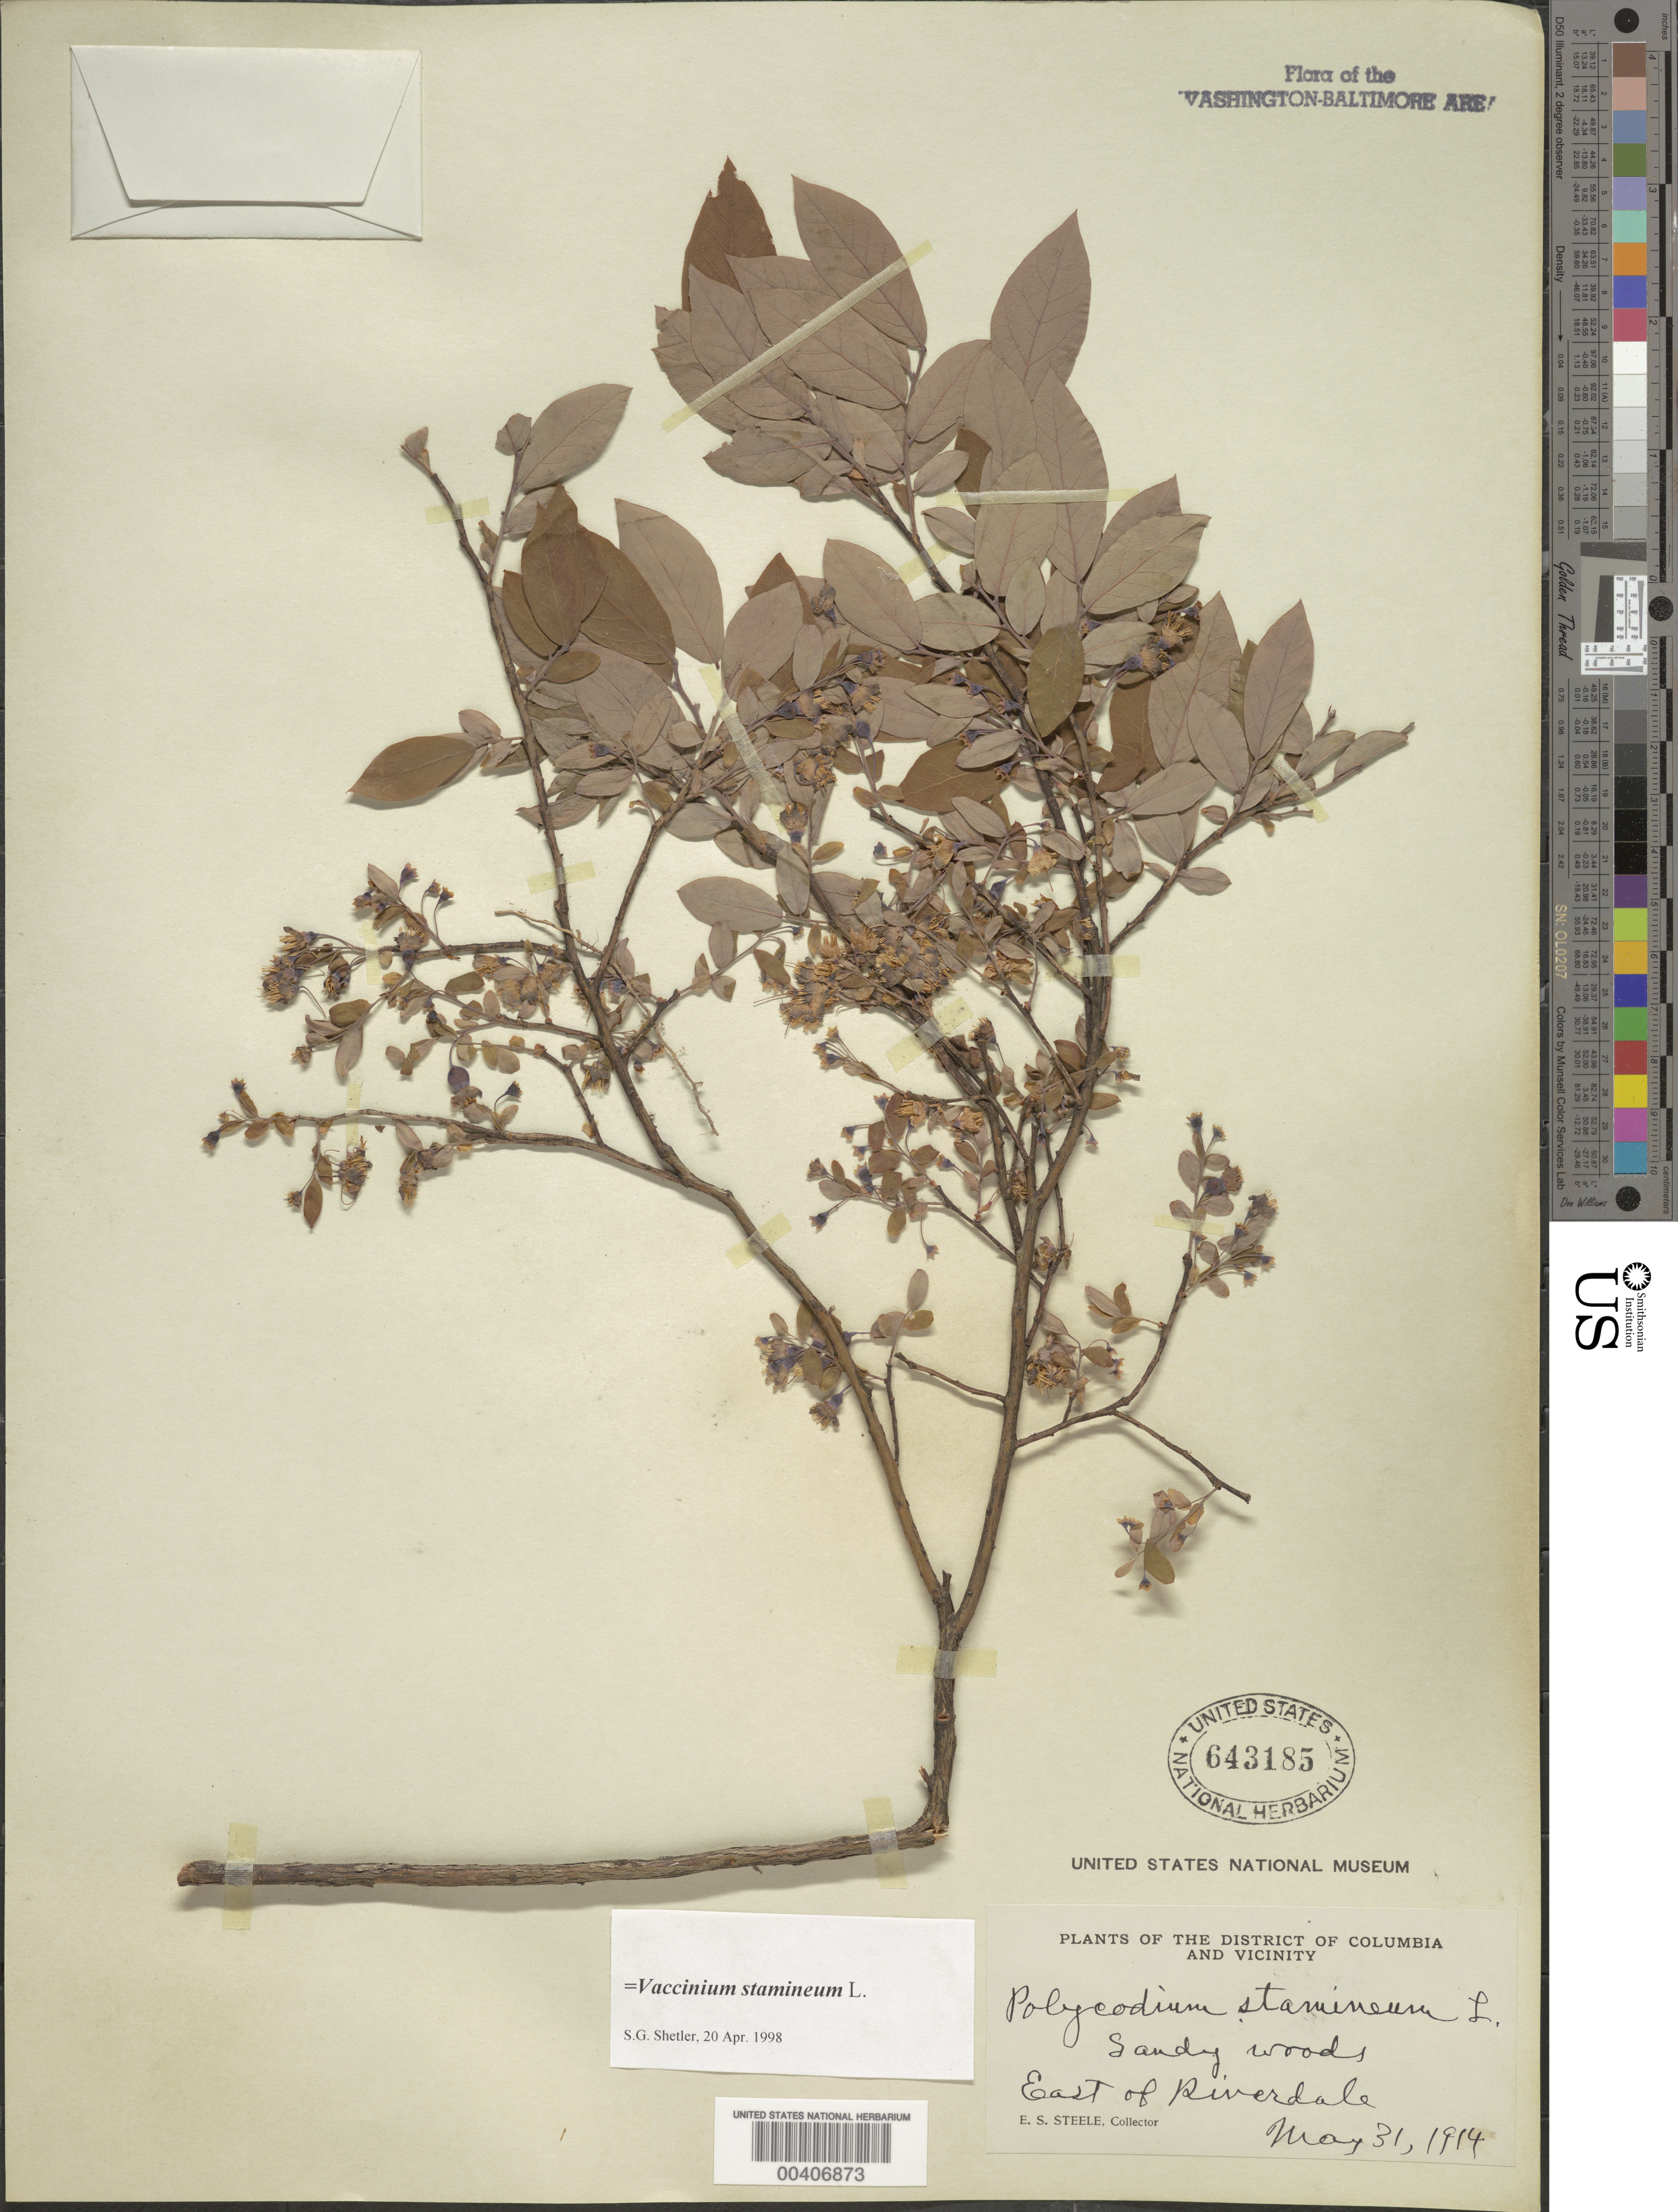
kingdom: Plantae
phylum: Tracheophyta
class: Magnoliopsida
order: Ericales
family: Ericaceae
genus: Vaccinium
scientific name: Vaccinium stamineum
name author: L.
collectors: E. Steele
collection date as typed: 31 May 1914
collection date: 1914-05-31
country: United States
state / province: Maryland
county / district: Prince George's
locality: East of Riverdale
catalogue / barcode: US 643185